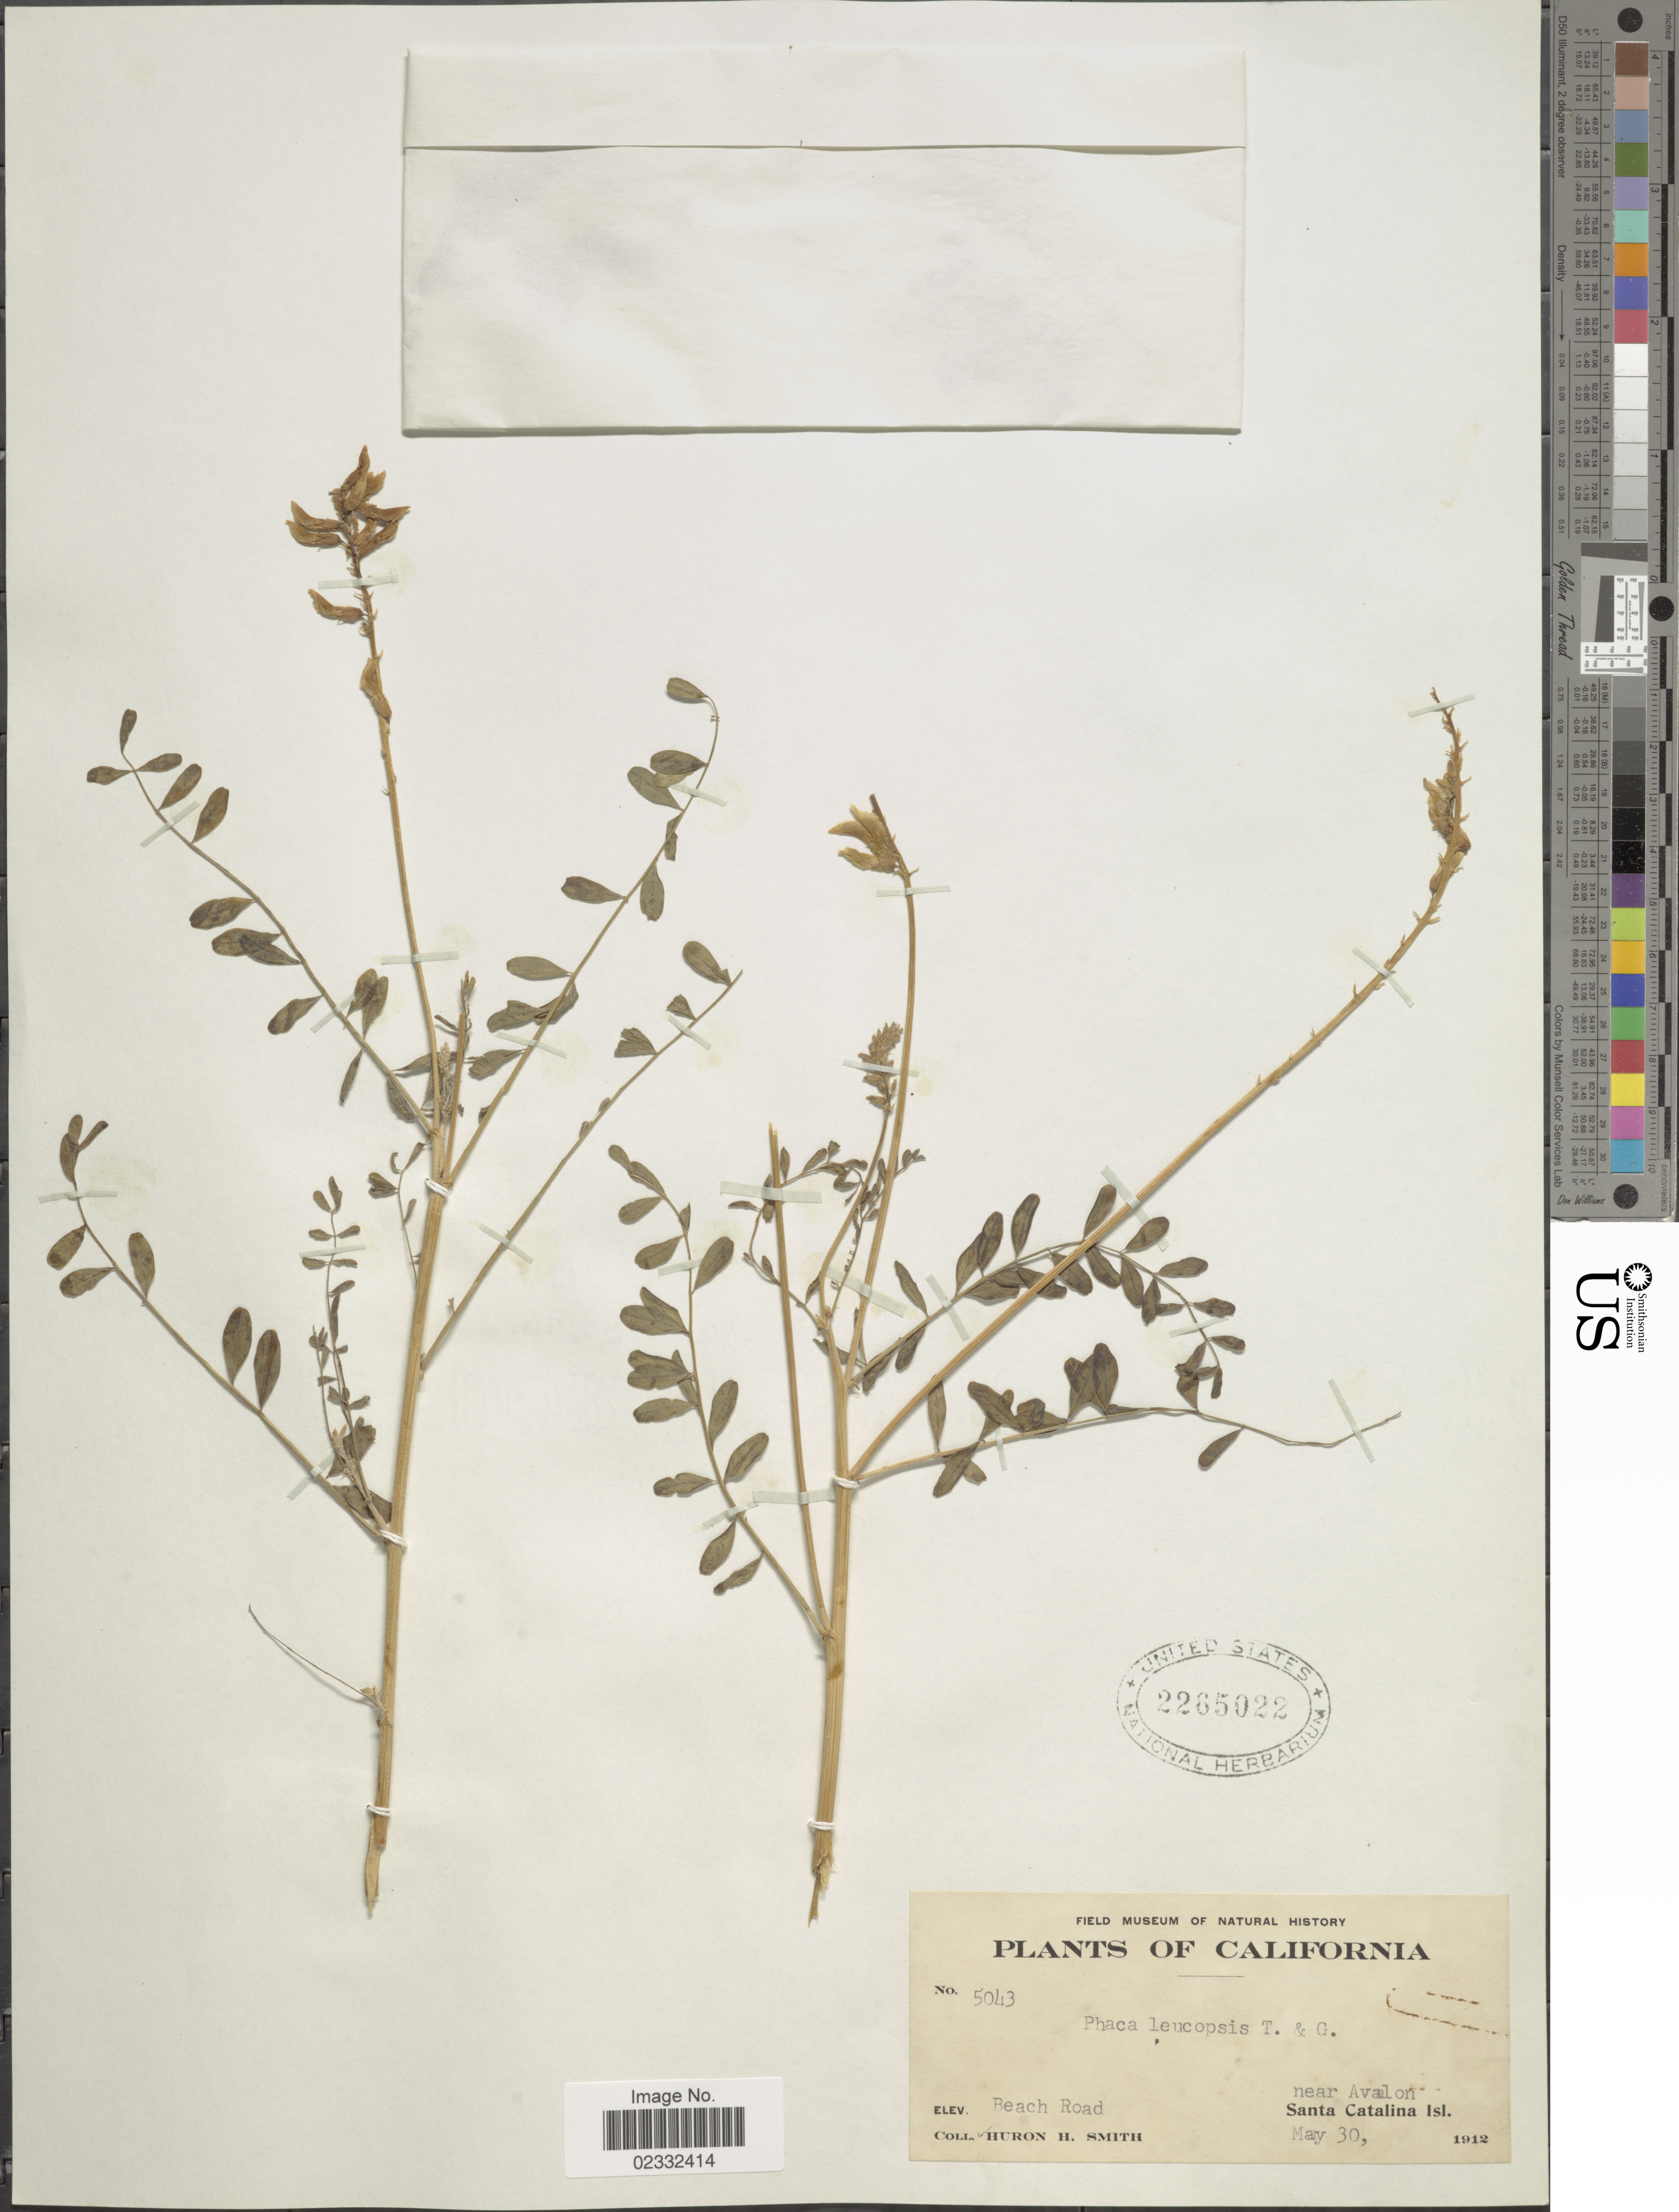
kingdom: Plantae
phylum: Tracheophyta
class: Magnoliopsida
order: Fabales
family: Fabaceae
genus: Astragalus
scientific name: Astragalus leucopsis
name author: (Torr.) Torr.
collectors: Huron H. Smith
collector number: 5043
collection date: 1912-05-30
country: United States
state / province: California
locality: California. Beach Road, Near Avalon, Santa Catalina Isl.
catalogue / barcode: US 2265022